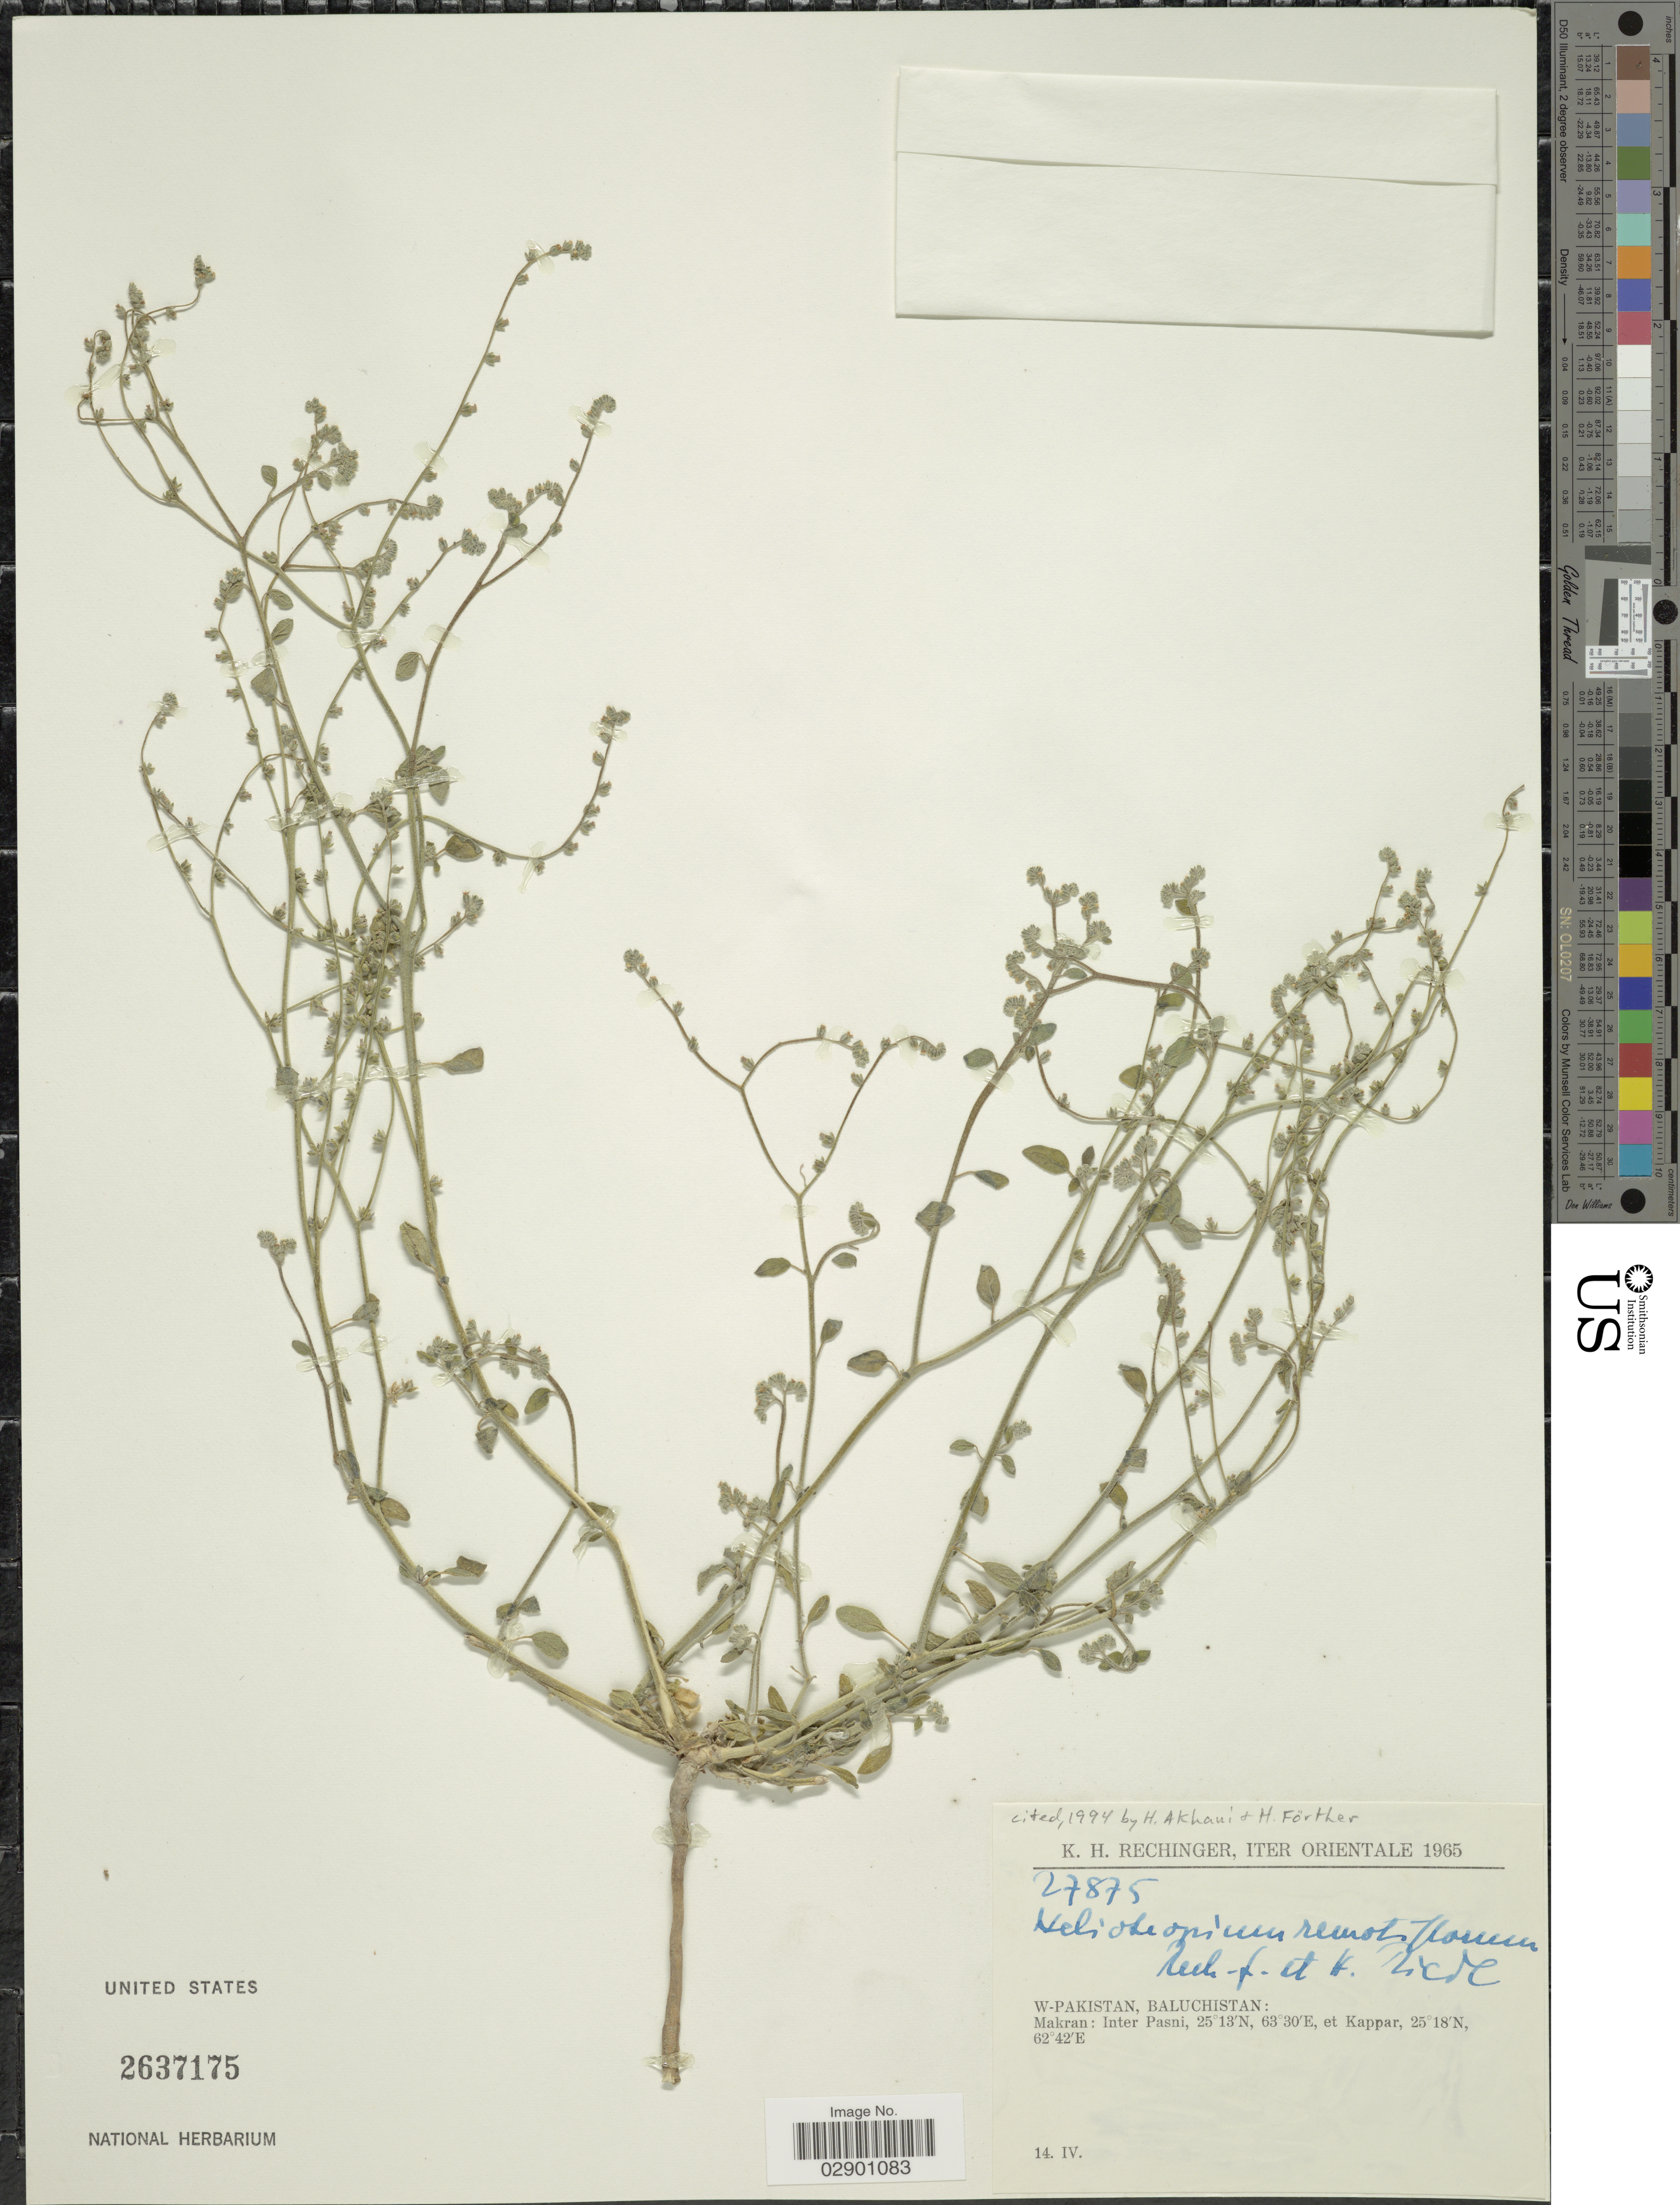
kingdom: Plantae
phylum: Tracheophyta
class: Magnoliopsida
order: Boraginales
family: Heliotropiaceae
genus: Heliotropium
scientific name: Heliotropium remotiflorum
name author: Rech. f. & Riedl in Rech. f.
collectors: K. H. Rechinger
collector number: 27875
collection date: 1965-04-14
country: Pakistan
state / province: Balochistan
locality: Orientale. W-Pakistan, Baluchistan: Makran: Inter Pasni, et Kappar.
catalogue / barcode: US 2637175